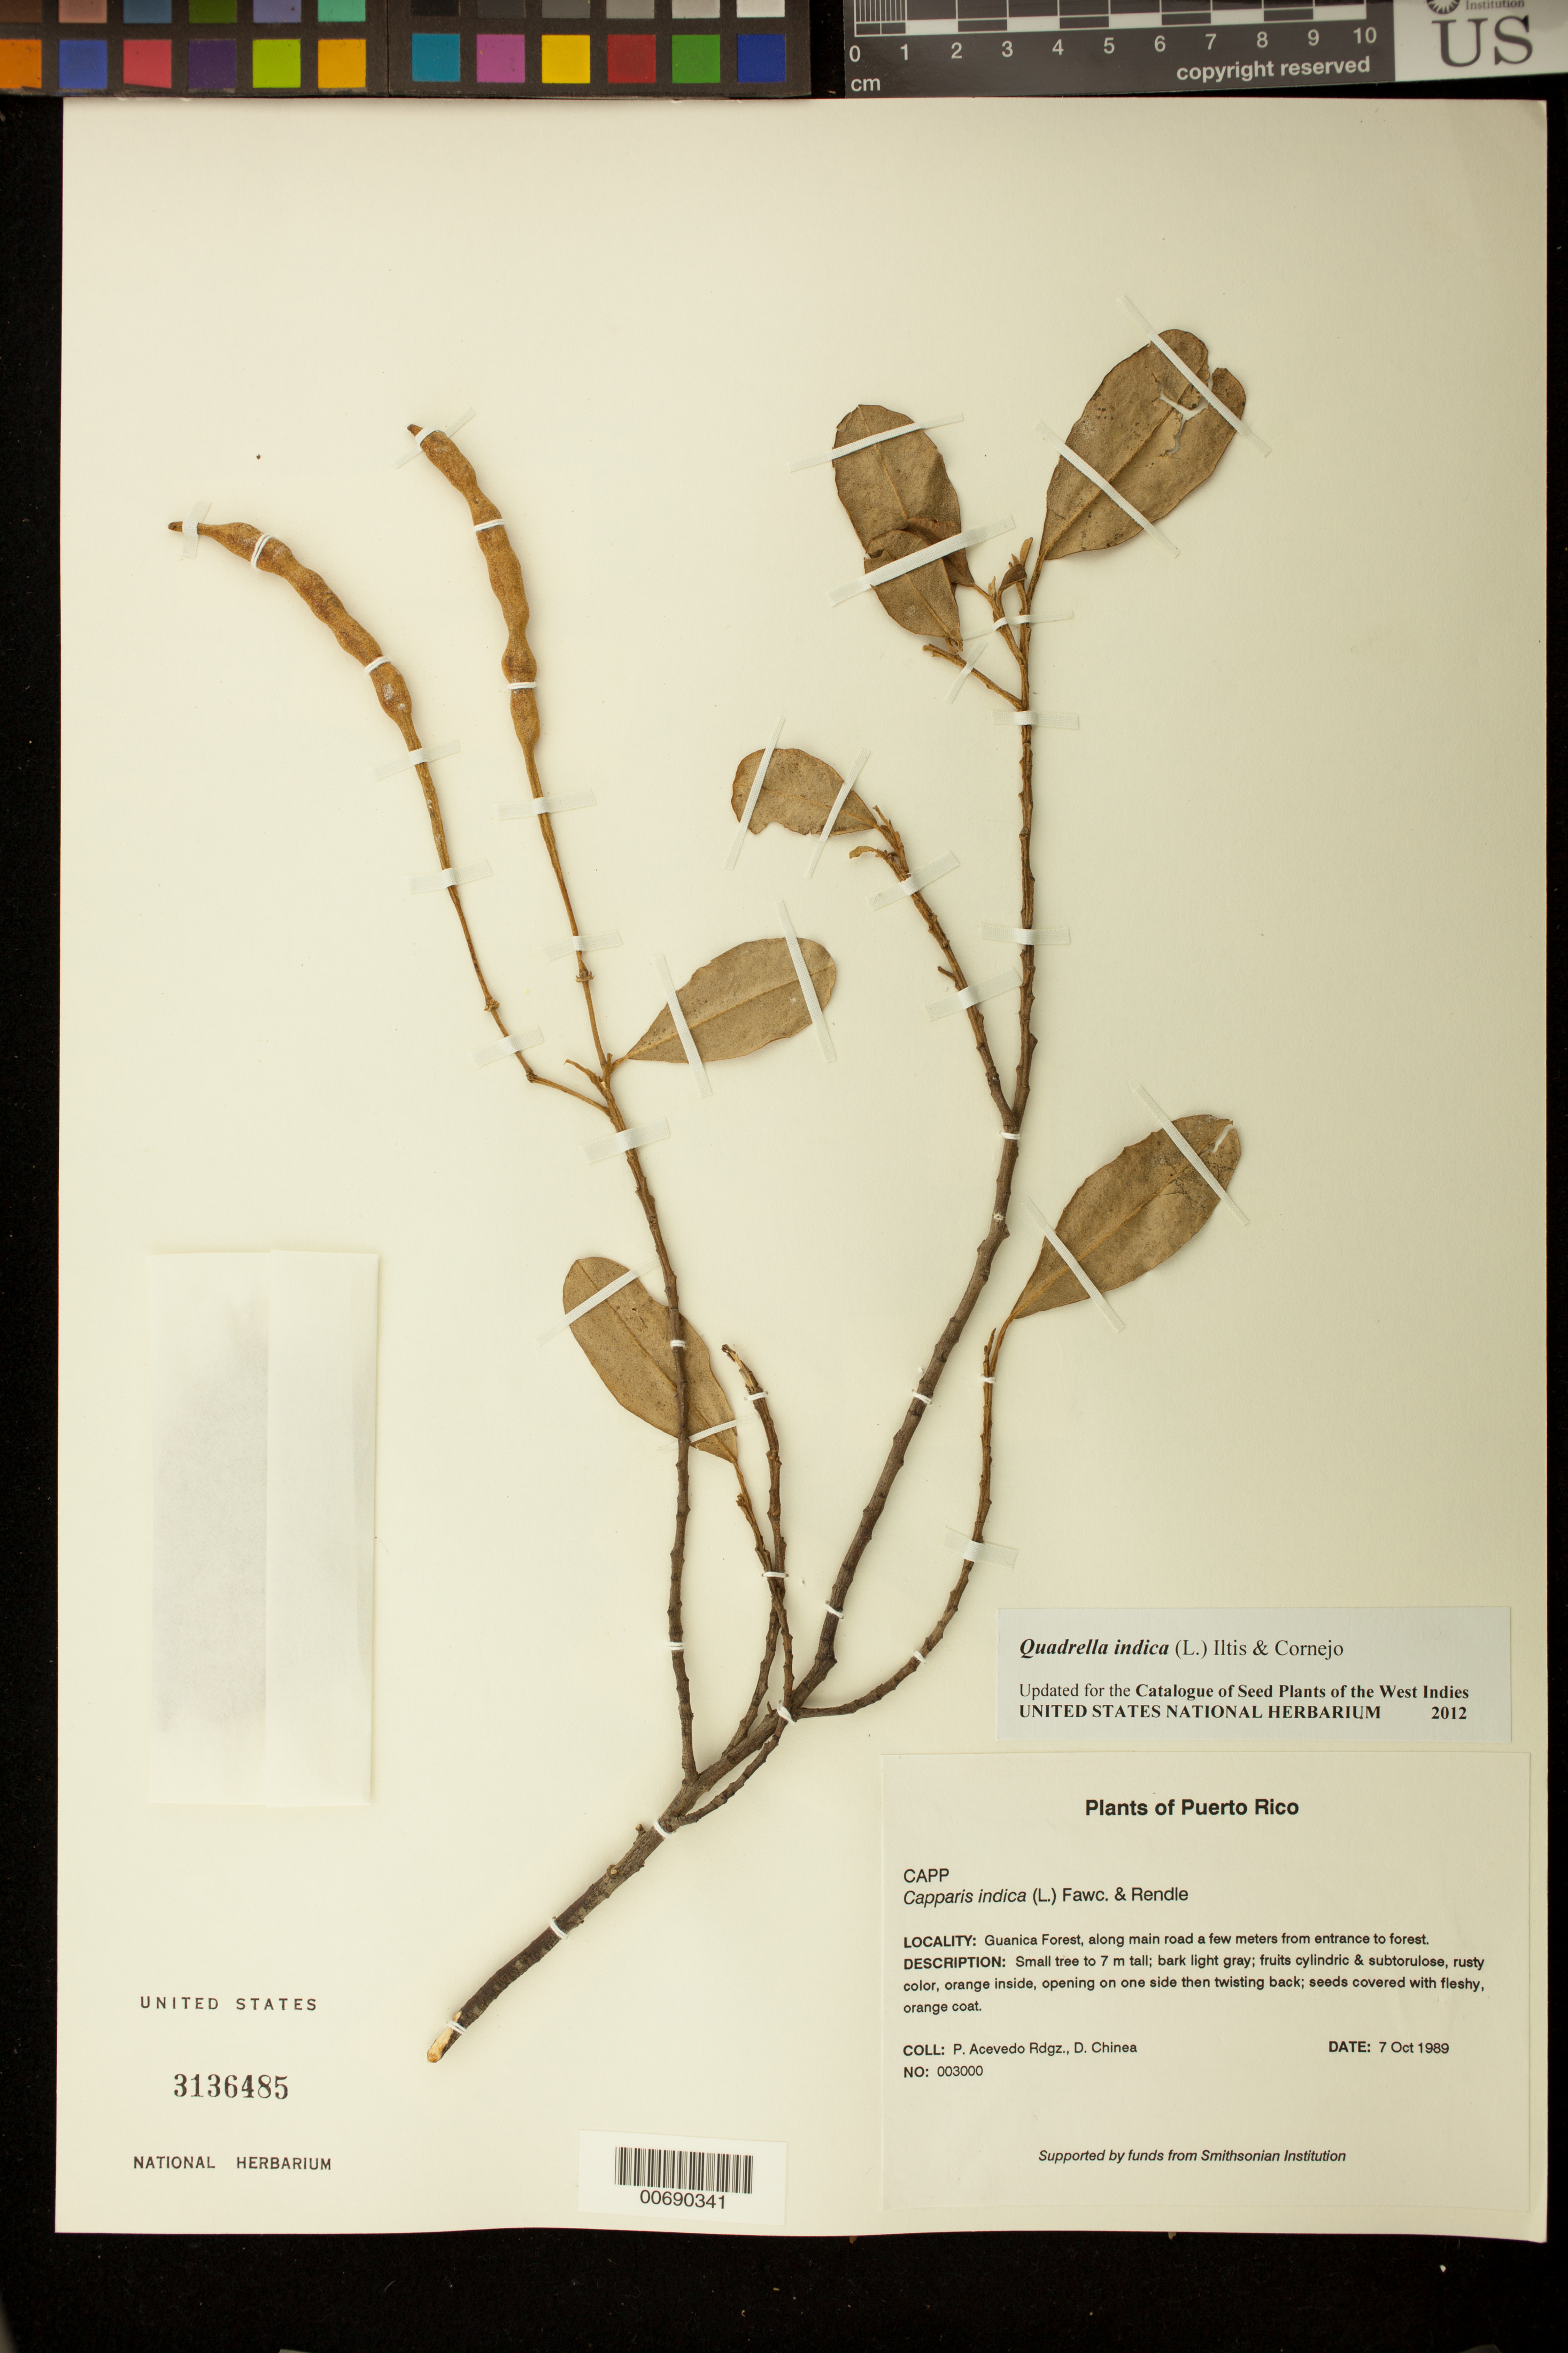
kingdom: Plantae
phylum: Tracheophyta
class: Magnoliopsida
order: Brassicales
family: Capparaceae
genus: Quadrella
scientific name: Quadrella indica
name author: (L.) Iltis & Cornejo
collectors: P. Acevedo-Rodr. & D. Chinea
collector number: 3000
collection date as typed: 07 Oct 1989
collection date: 1989-10-07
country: Puerto Rico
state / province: Guánica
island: Puerto Rico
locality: Guánica; Guánica Forest, along main road a few meters from entrance to forest.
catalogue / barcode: US 3136485